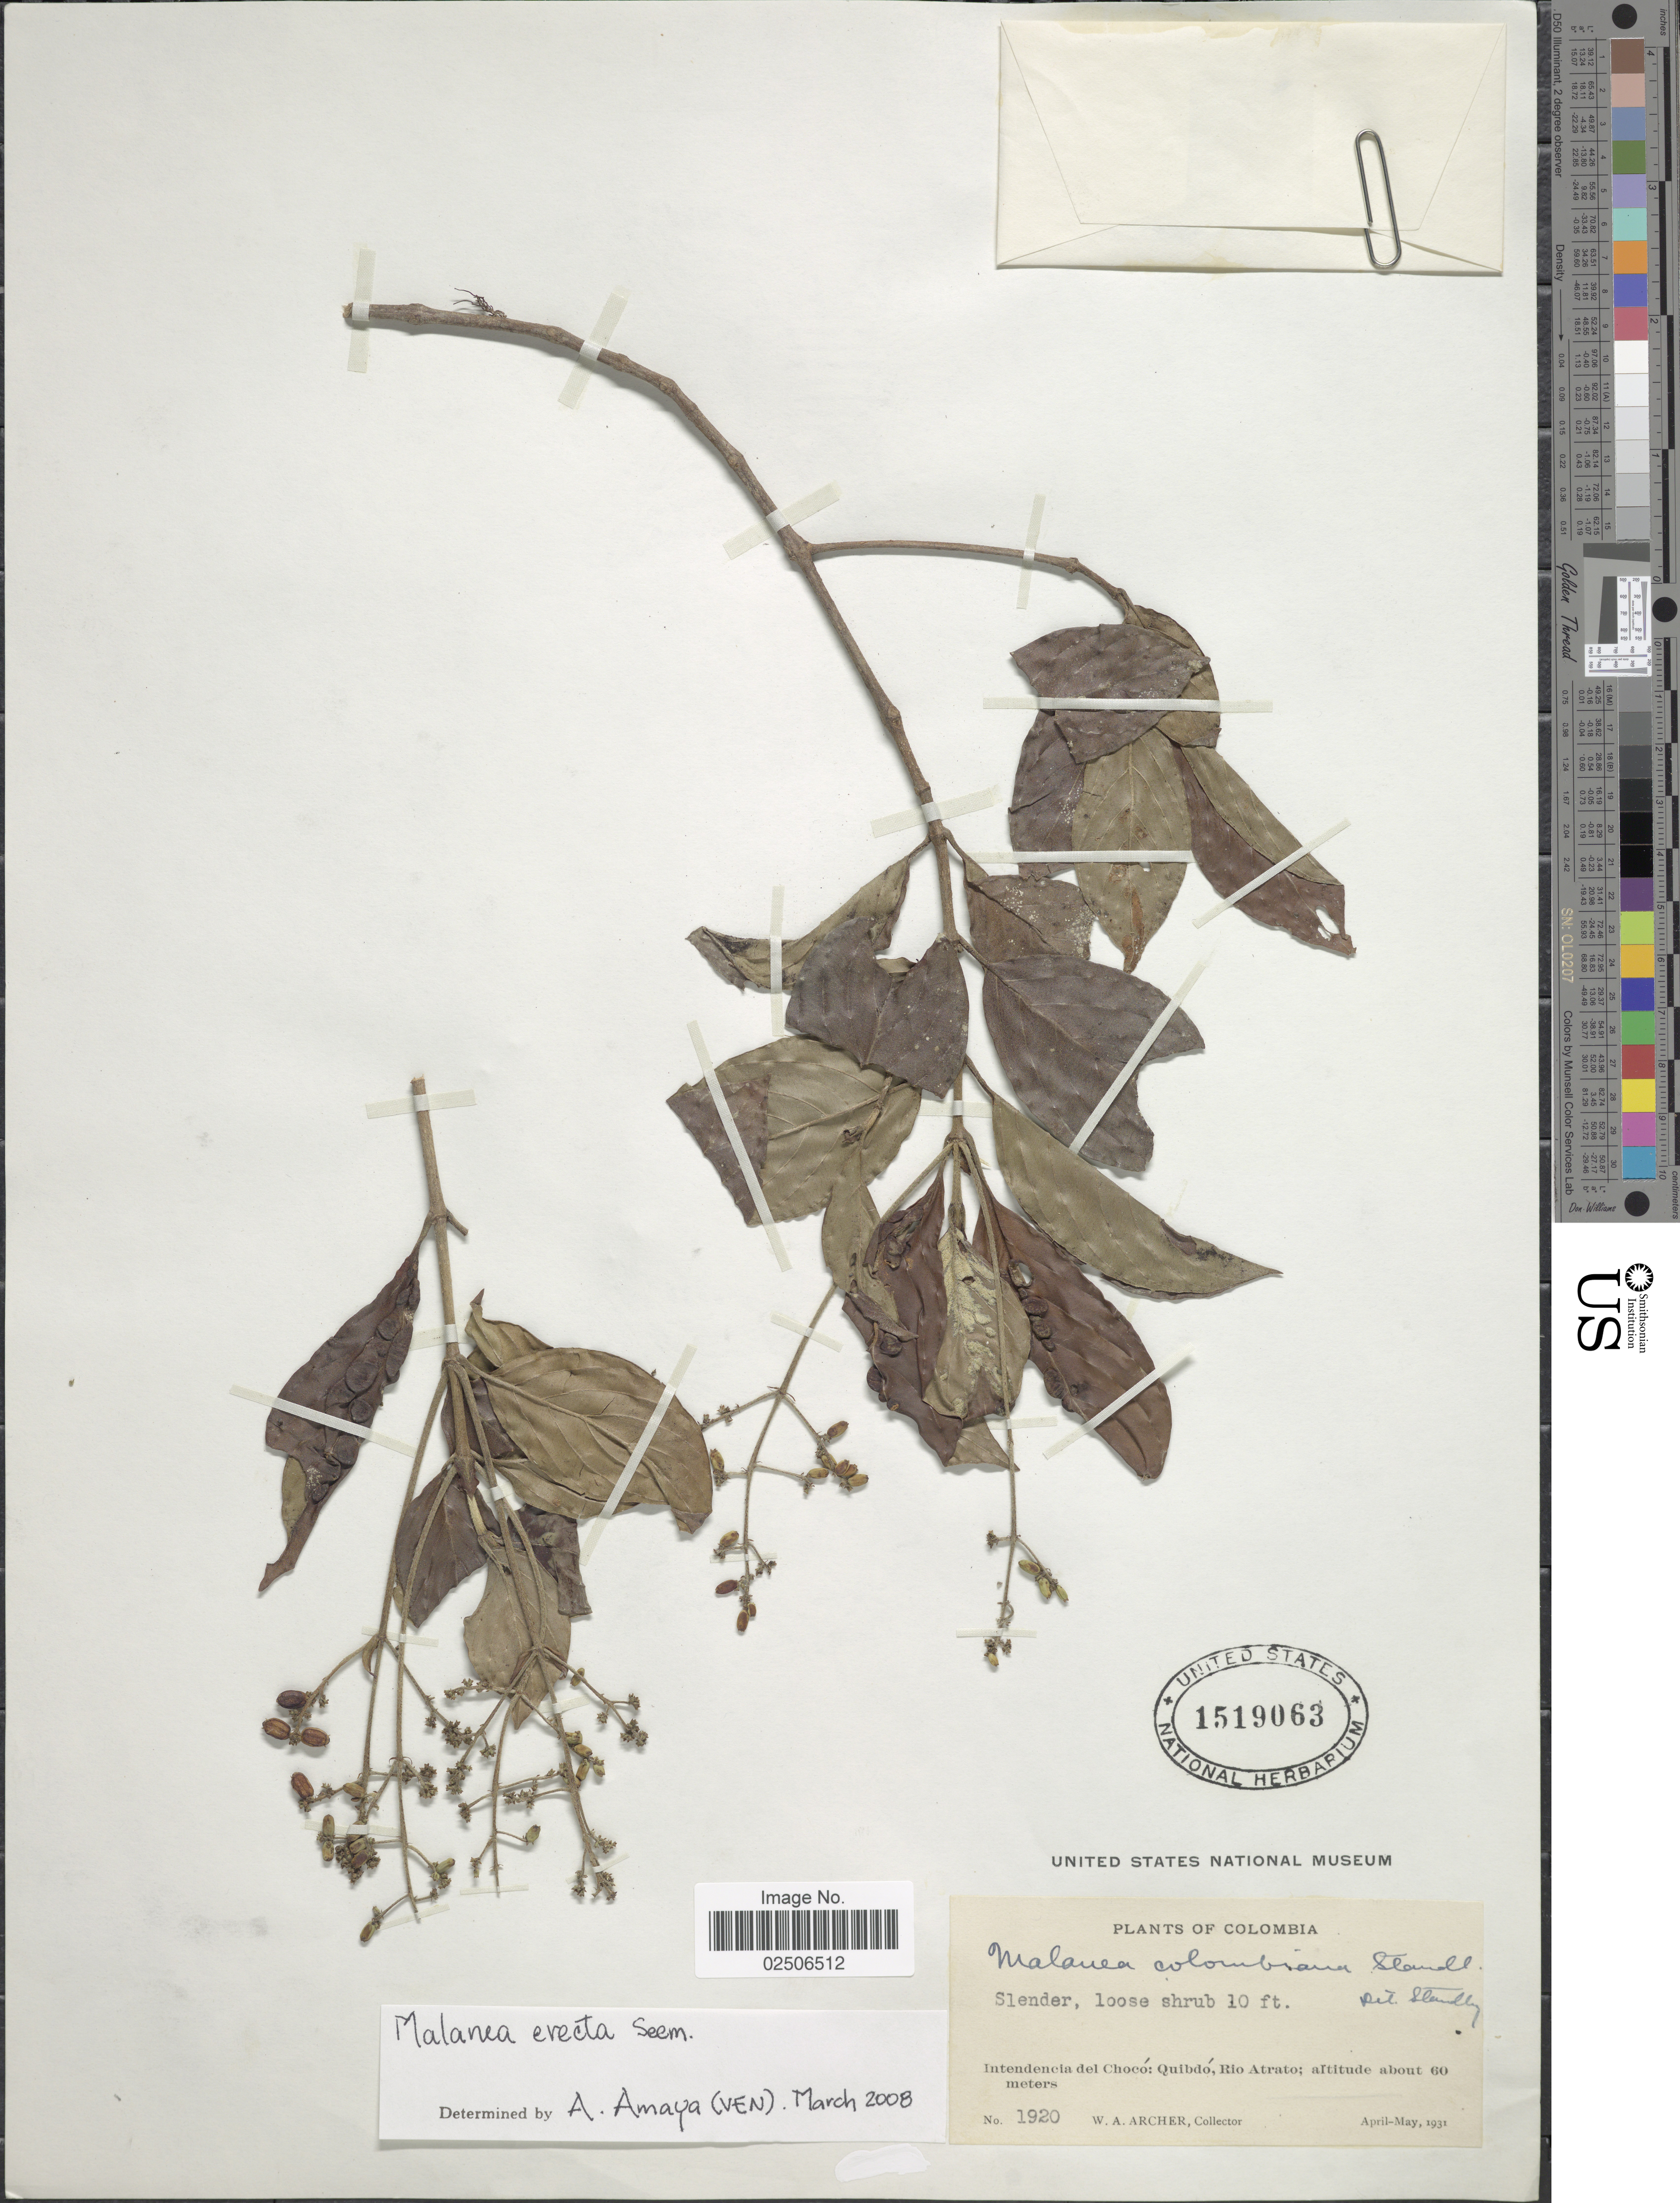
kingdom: Plantae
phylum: Tracheophyta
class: Magnoliopsida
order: Gentianales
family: Rubiaceae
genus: Malanea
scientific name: Malanea erecta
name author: Seem.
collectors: W. A. Archer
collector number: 1920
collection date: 1931-04/1931-05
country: Colombia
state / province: Chocó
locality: Intendencia del Choco: Quibdo, Rio Atrato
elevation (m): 60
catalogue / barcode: US 1519063